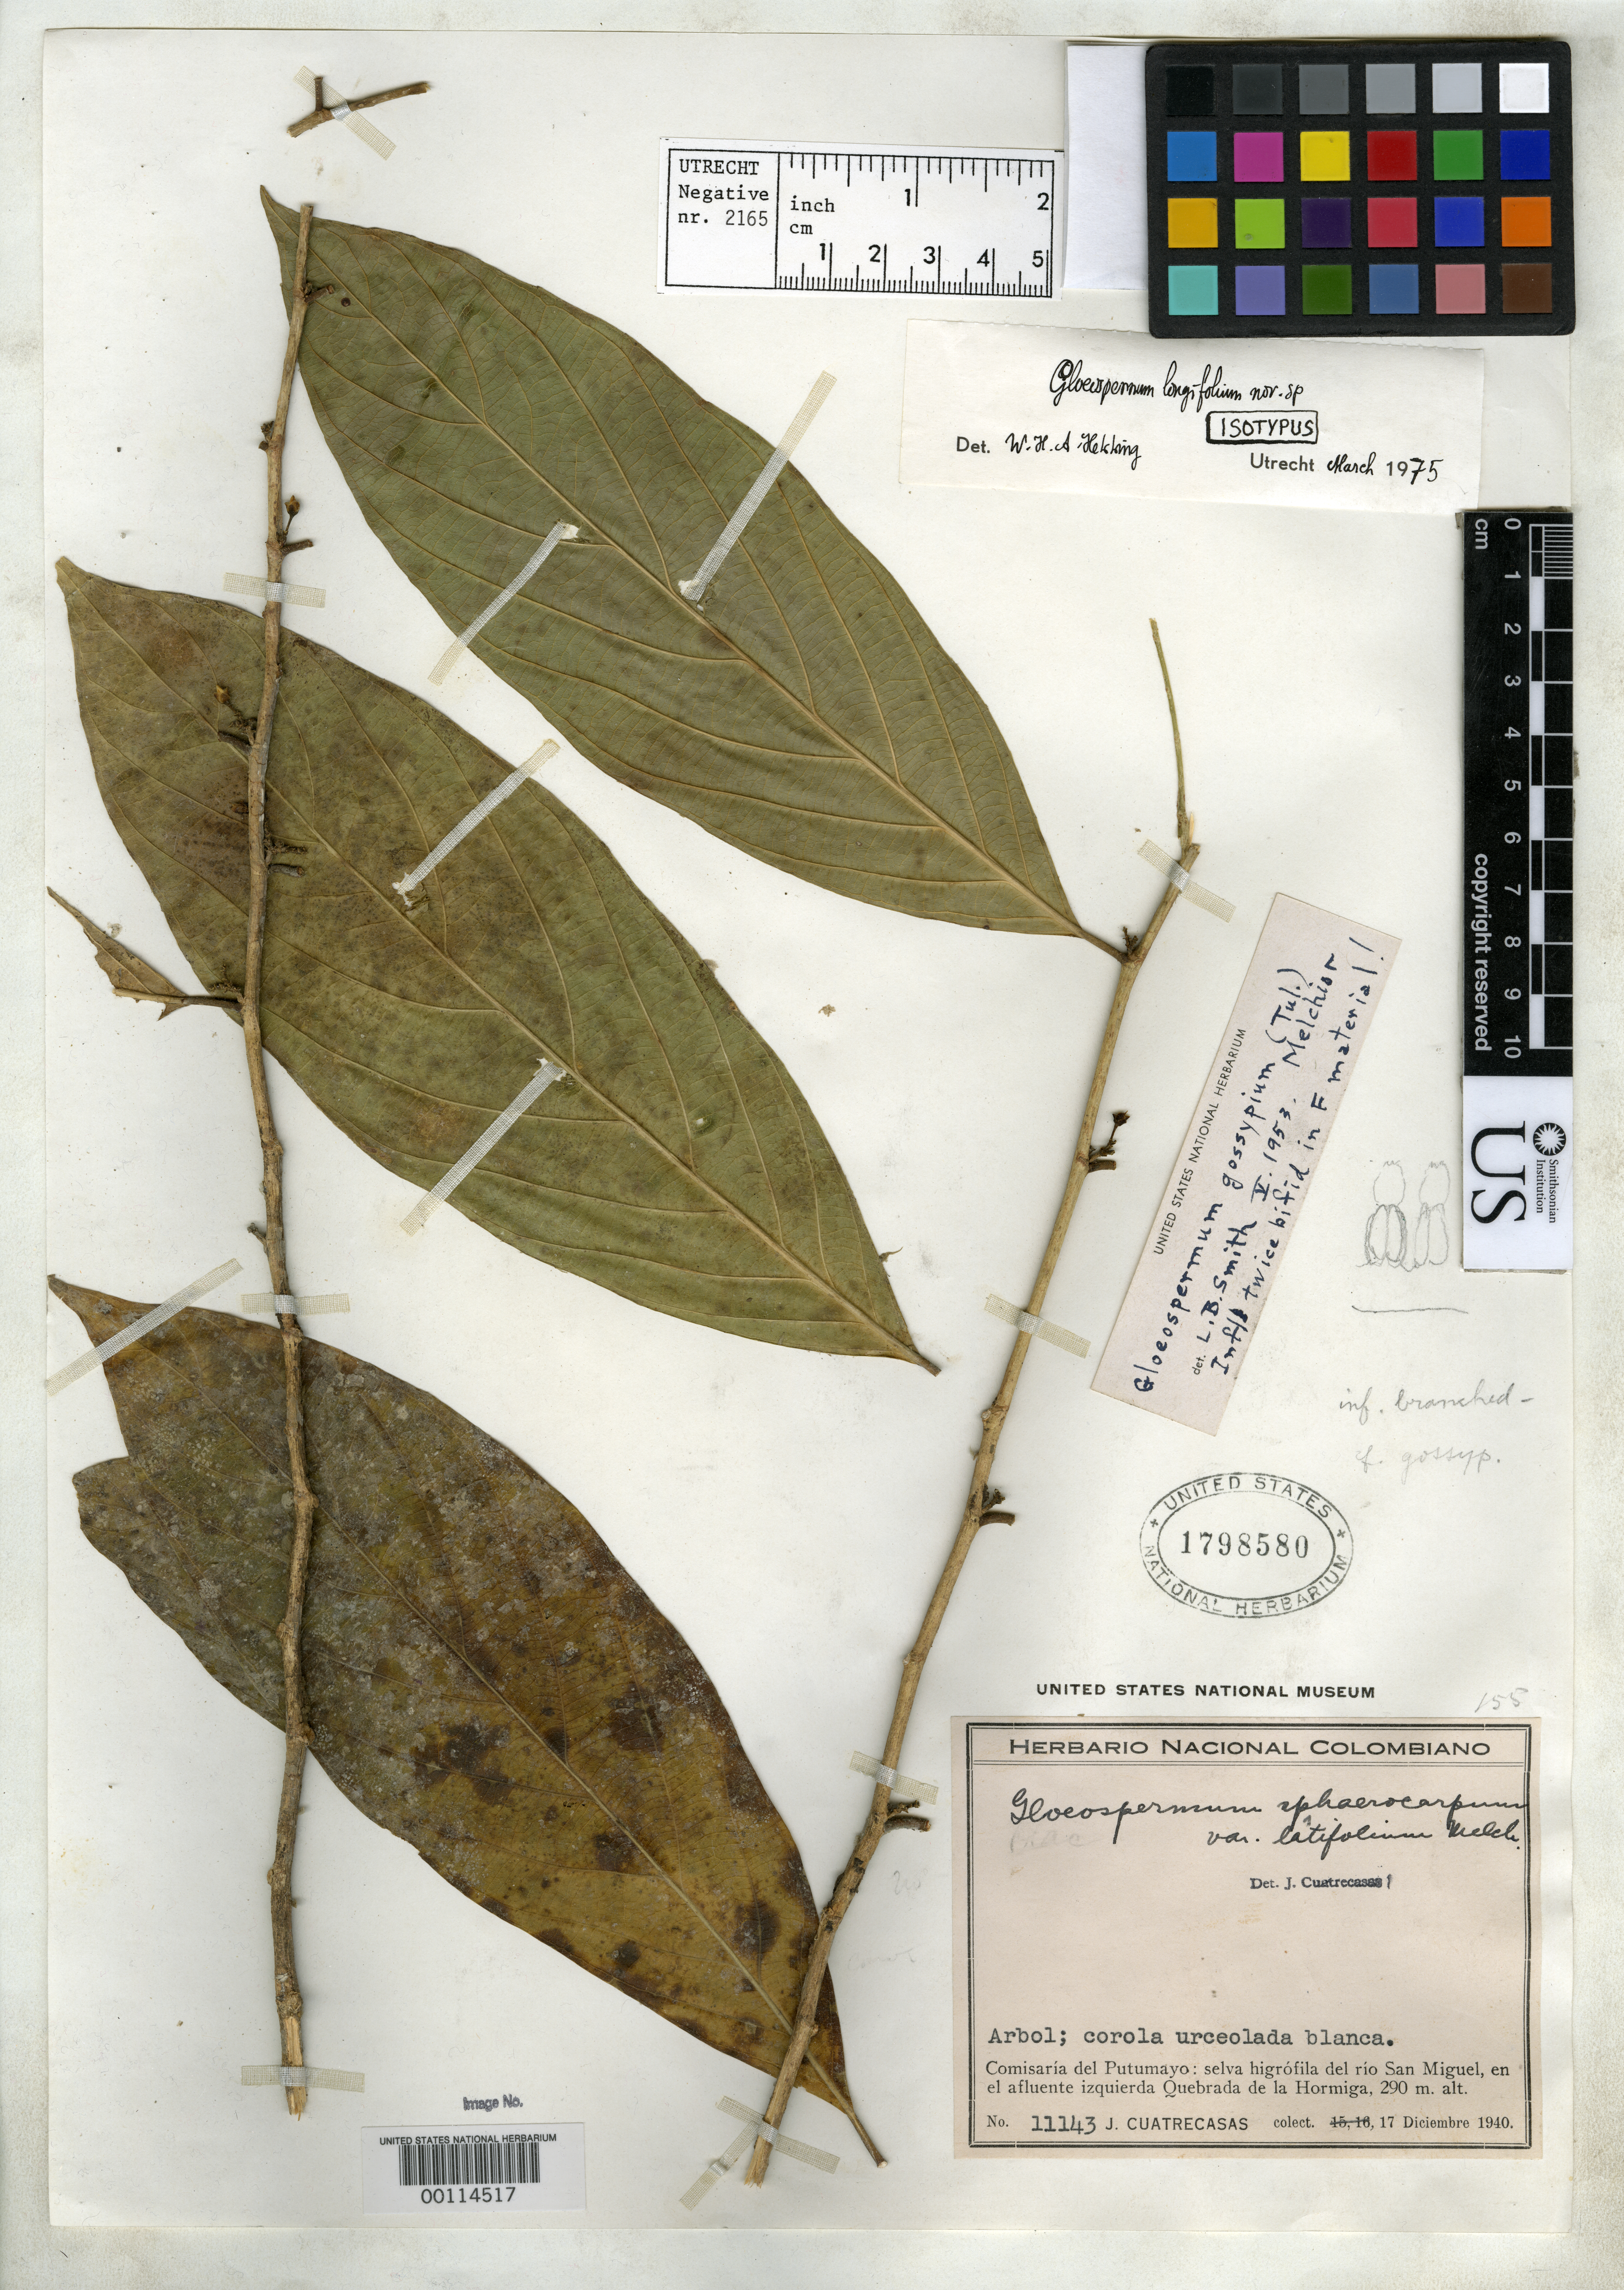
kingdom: Plantae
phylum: Tracheophyta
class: Magnoliopsida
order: Malpighiales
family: Violaceae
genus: Gloeospermum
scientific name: Gloeospermum longifolium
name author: Hekking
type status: Isotype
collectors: J. Cuatrecasas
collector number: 11143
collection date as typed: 17 Dec 1940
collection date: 1940-12-17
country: Colombia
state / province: Putumayo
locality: Rio Sal Miguel, Quebrada de la Hormiga.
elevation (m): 290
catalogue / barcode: US 1798580